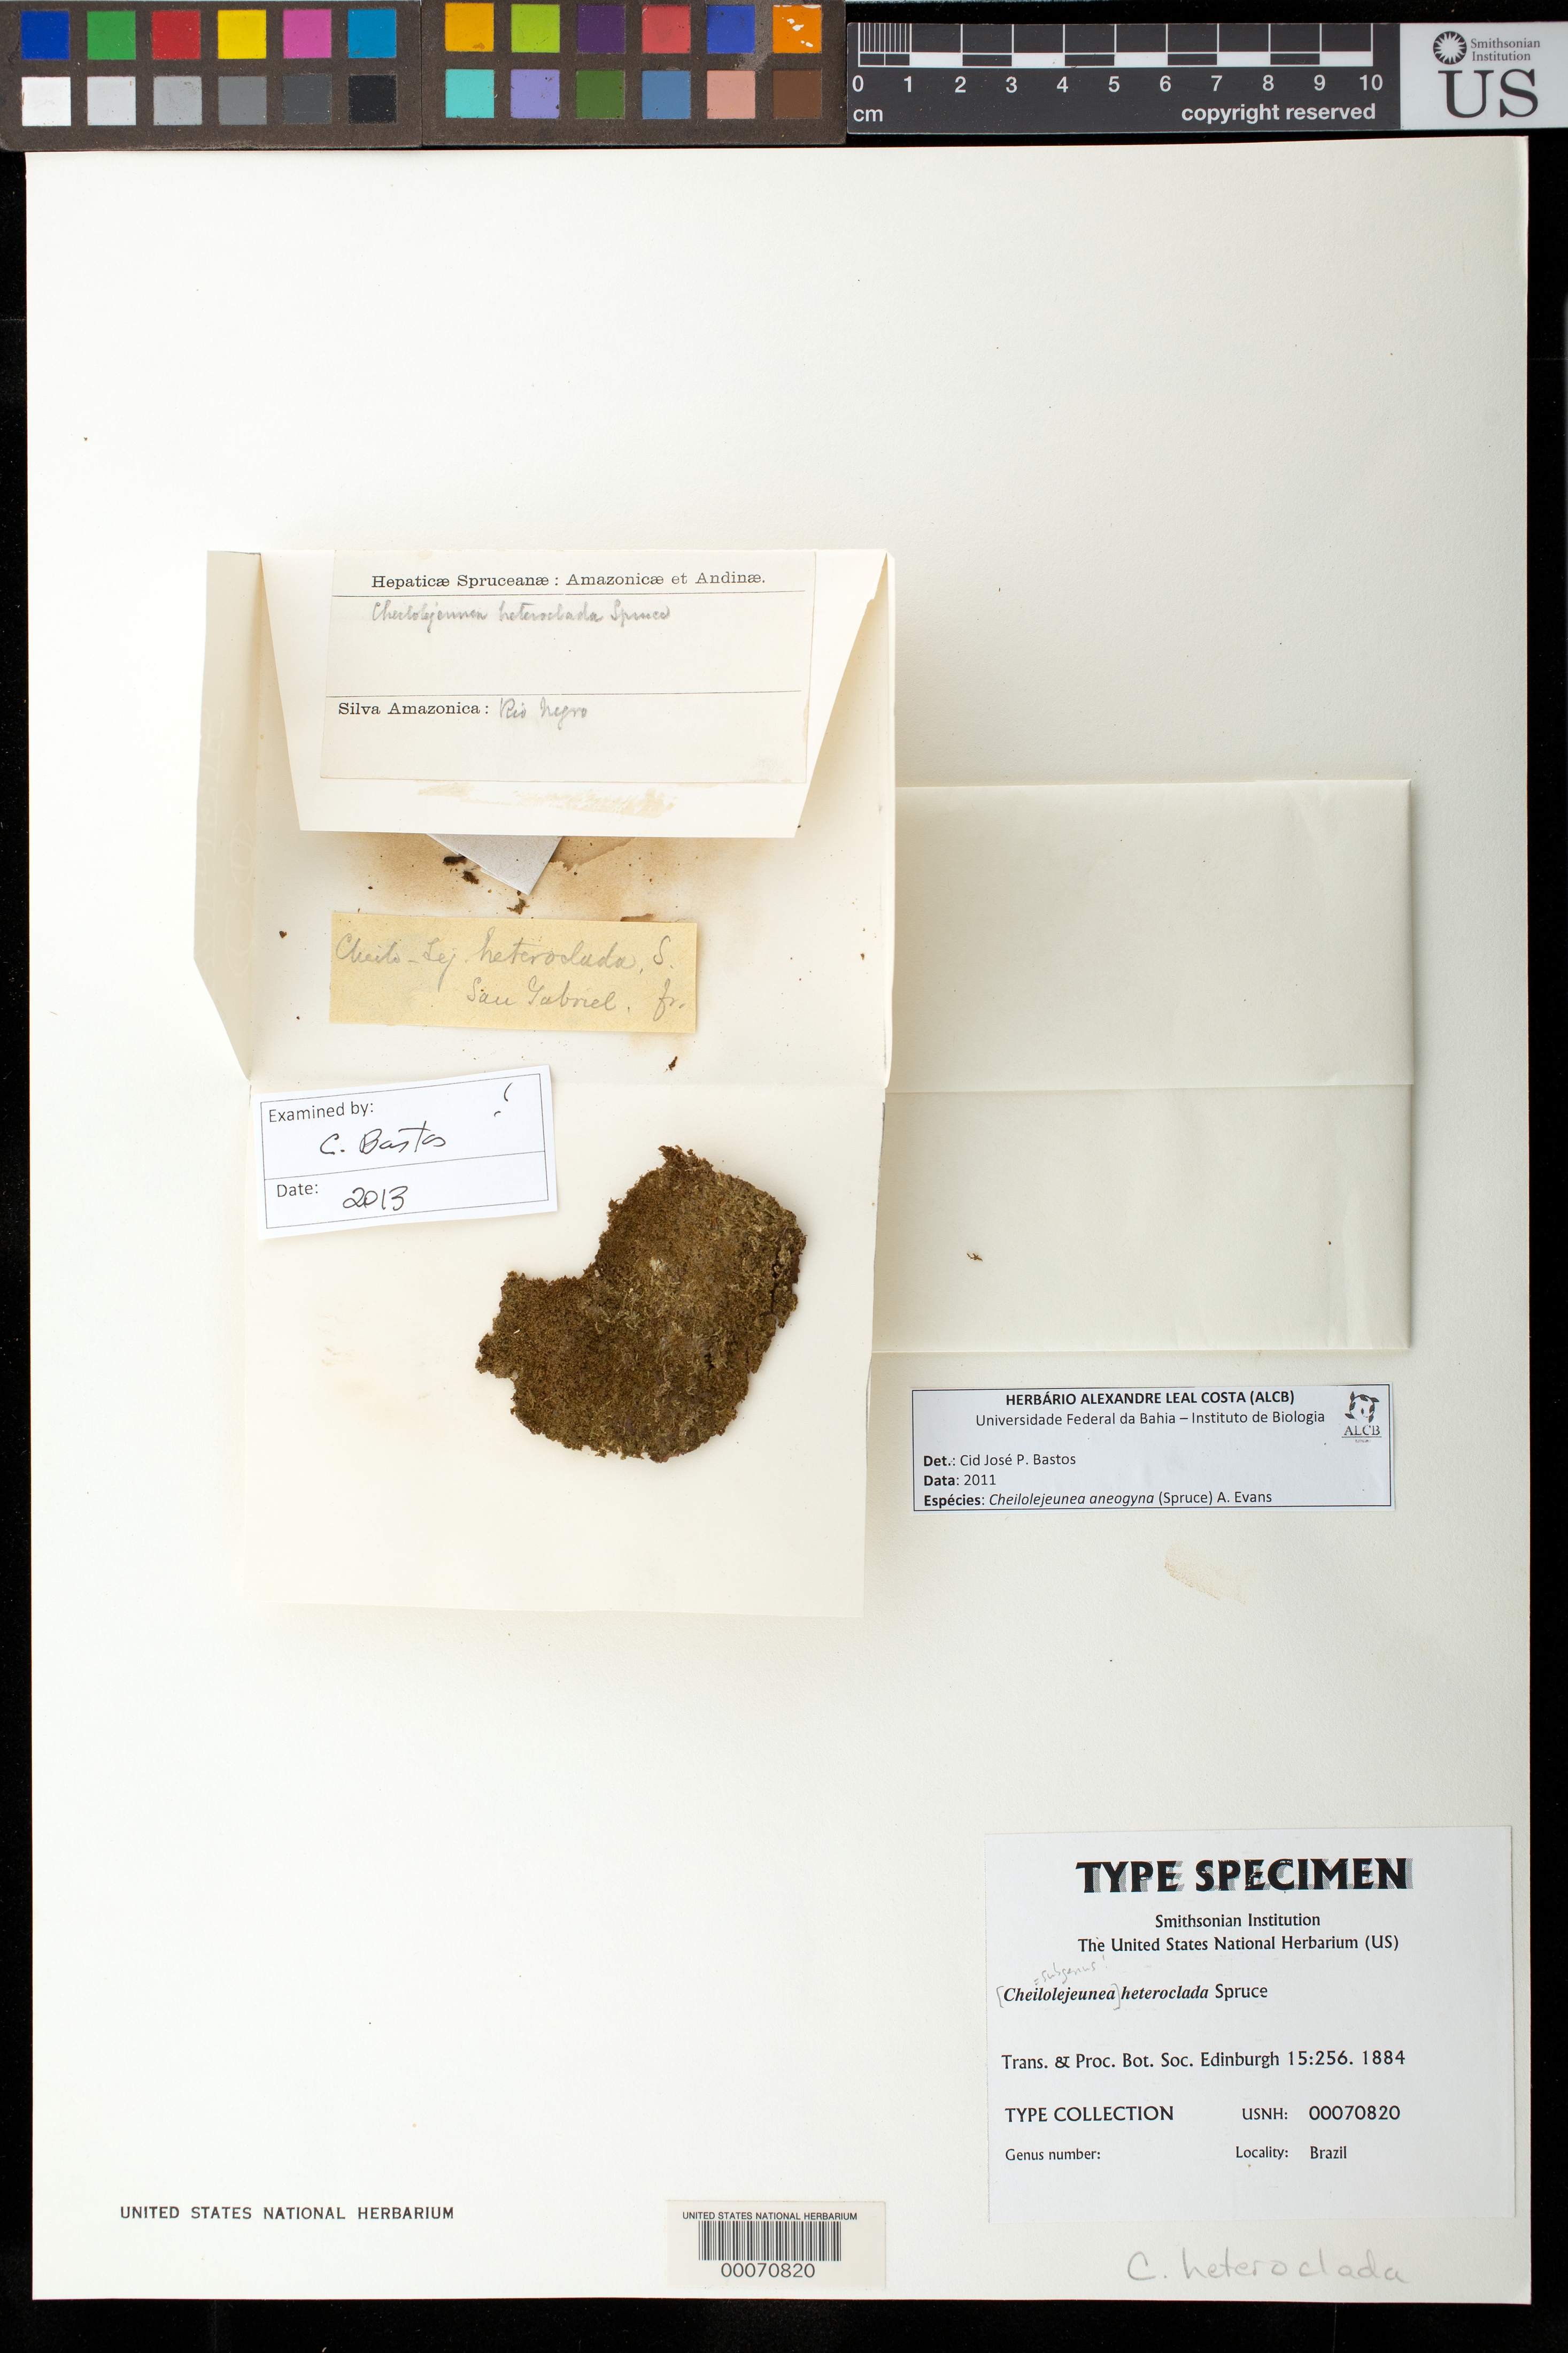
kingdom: Plantae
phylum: Marchantiophyta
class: Jungermanniopsida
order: Porellales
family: Lejeuneaceae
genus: Lejeunea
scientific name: Lejeunea heteroclada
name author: Spruce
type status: Isosyntype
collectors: R. Spruce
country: Brazil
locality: Rio Negro.